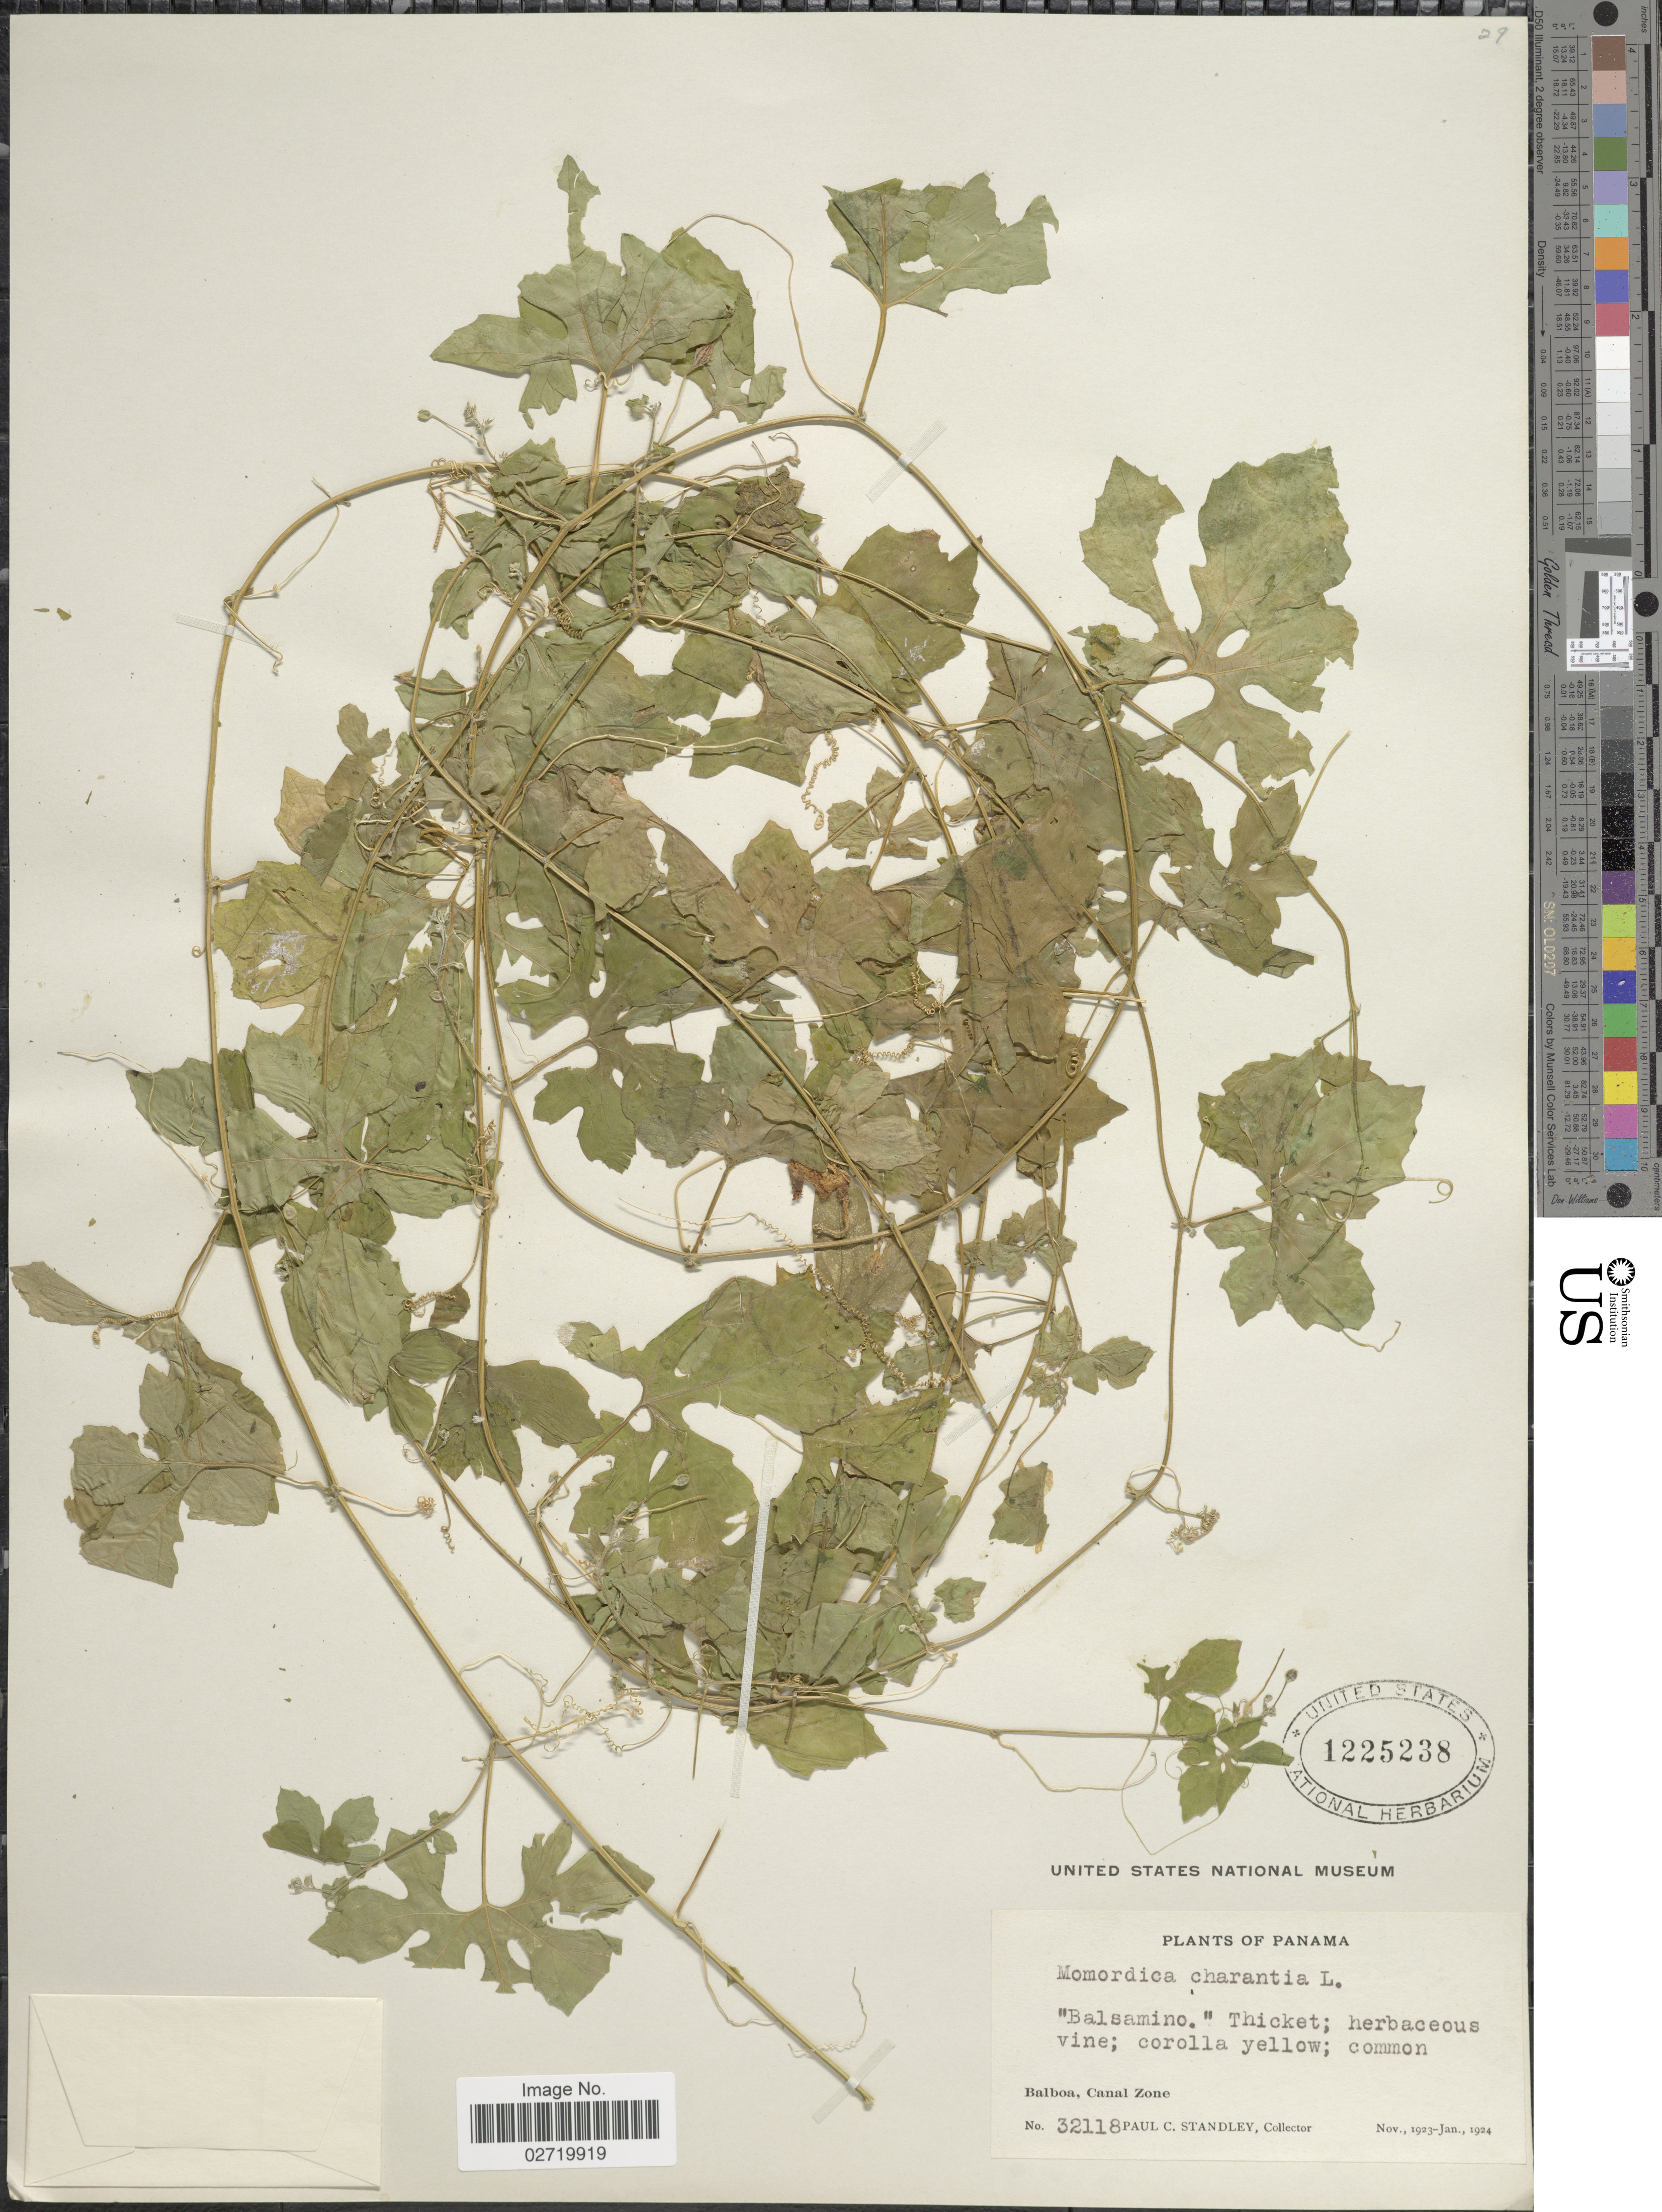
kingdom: Plantae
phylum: Tracheophyta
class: Magnoliopsida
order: Cucurbitales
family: Cucurbitaceae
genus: Momordica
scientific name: Momordica charantia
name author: L.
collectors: P. C. Standley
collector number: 3118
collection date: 1923-11/1924-01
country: Panama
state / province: Colón / Panamá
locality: Balboa, Canal Zone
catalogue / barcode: US 1225238